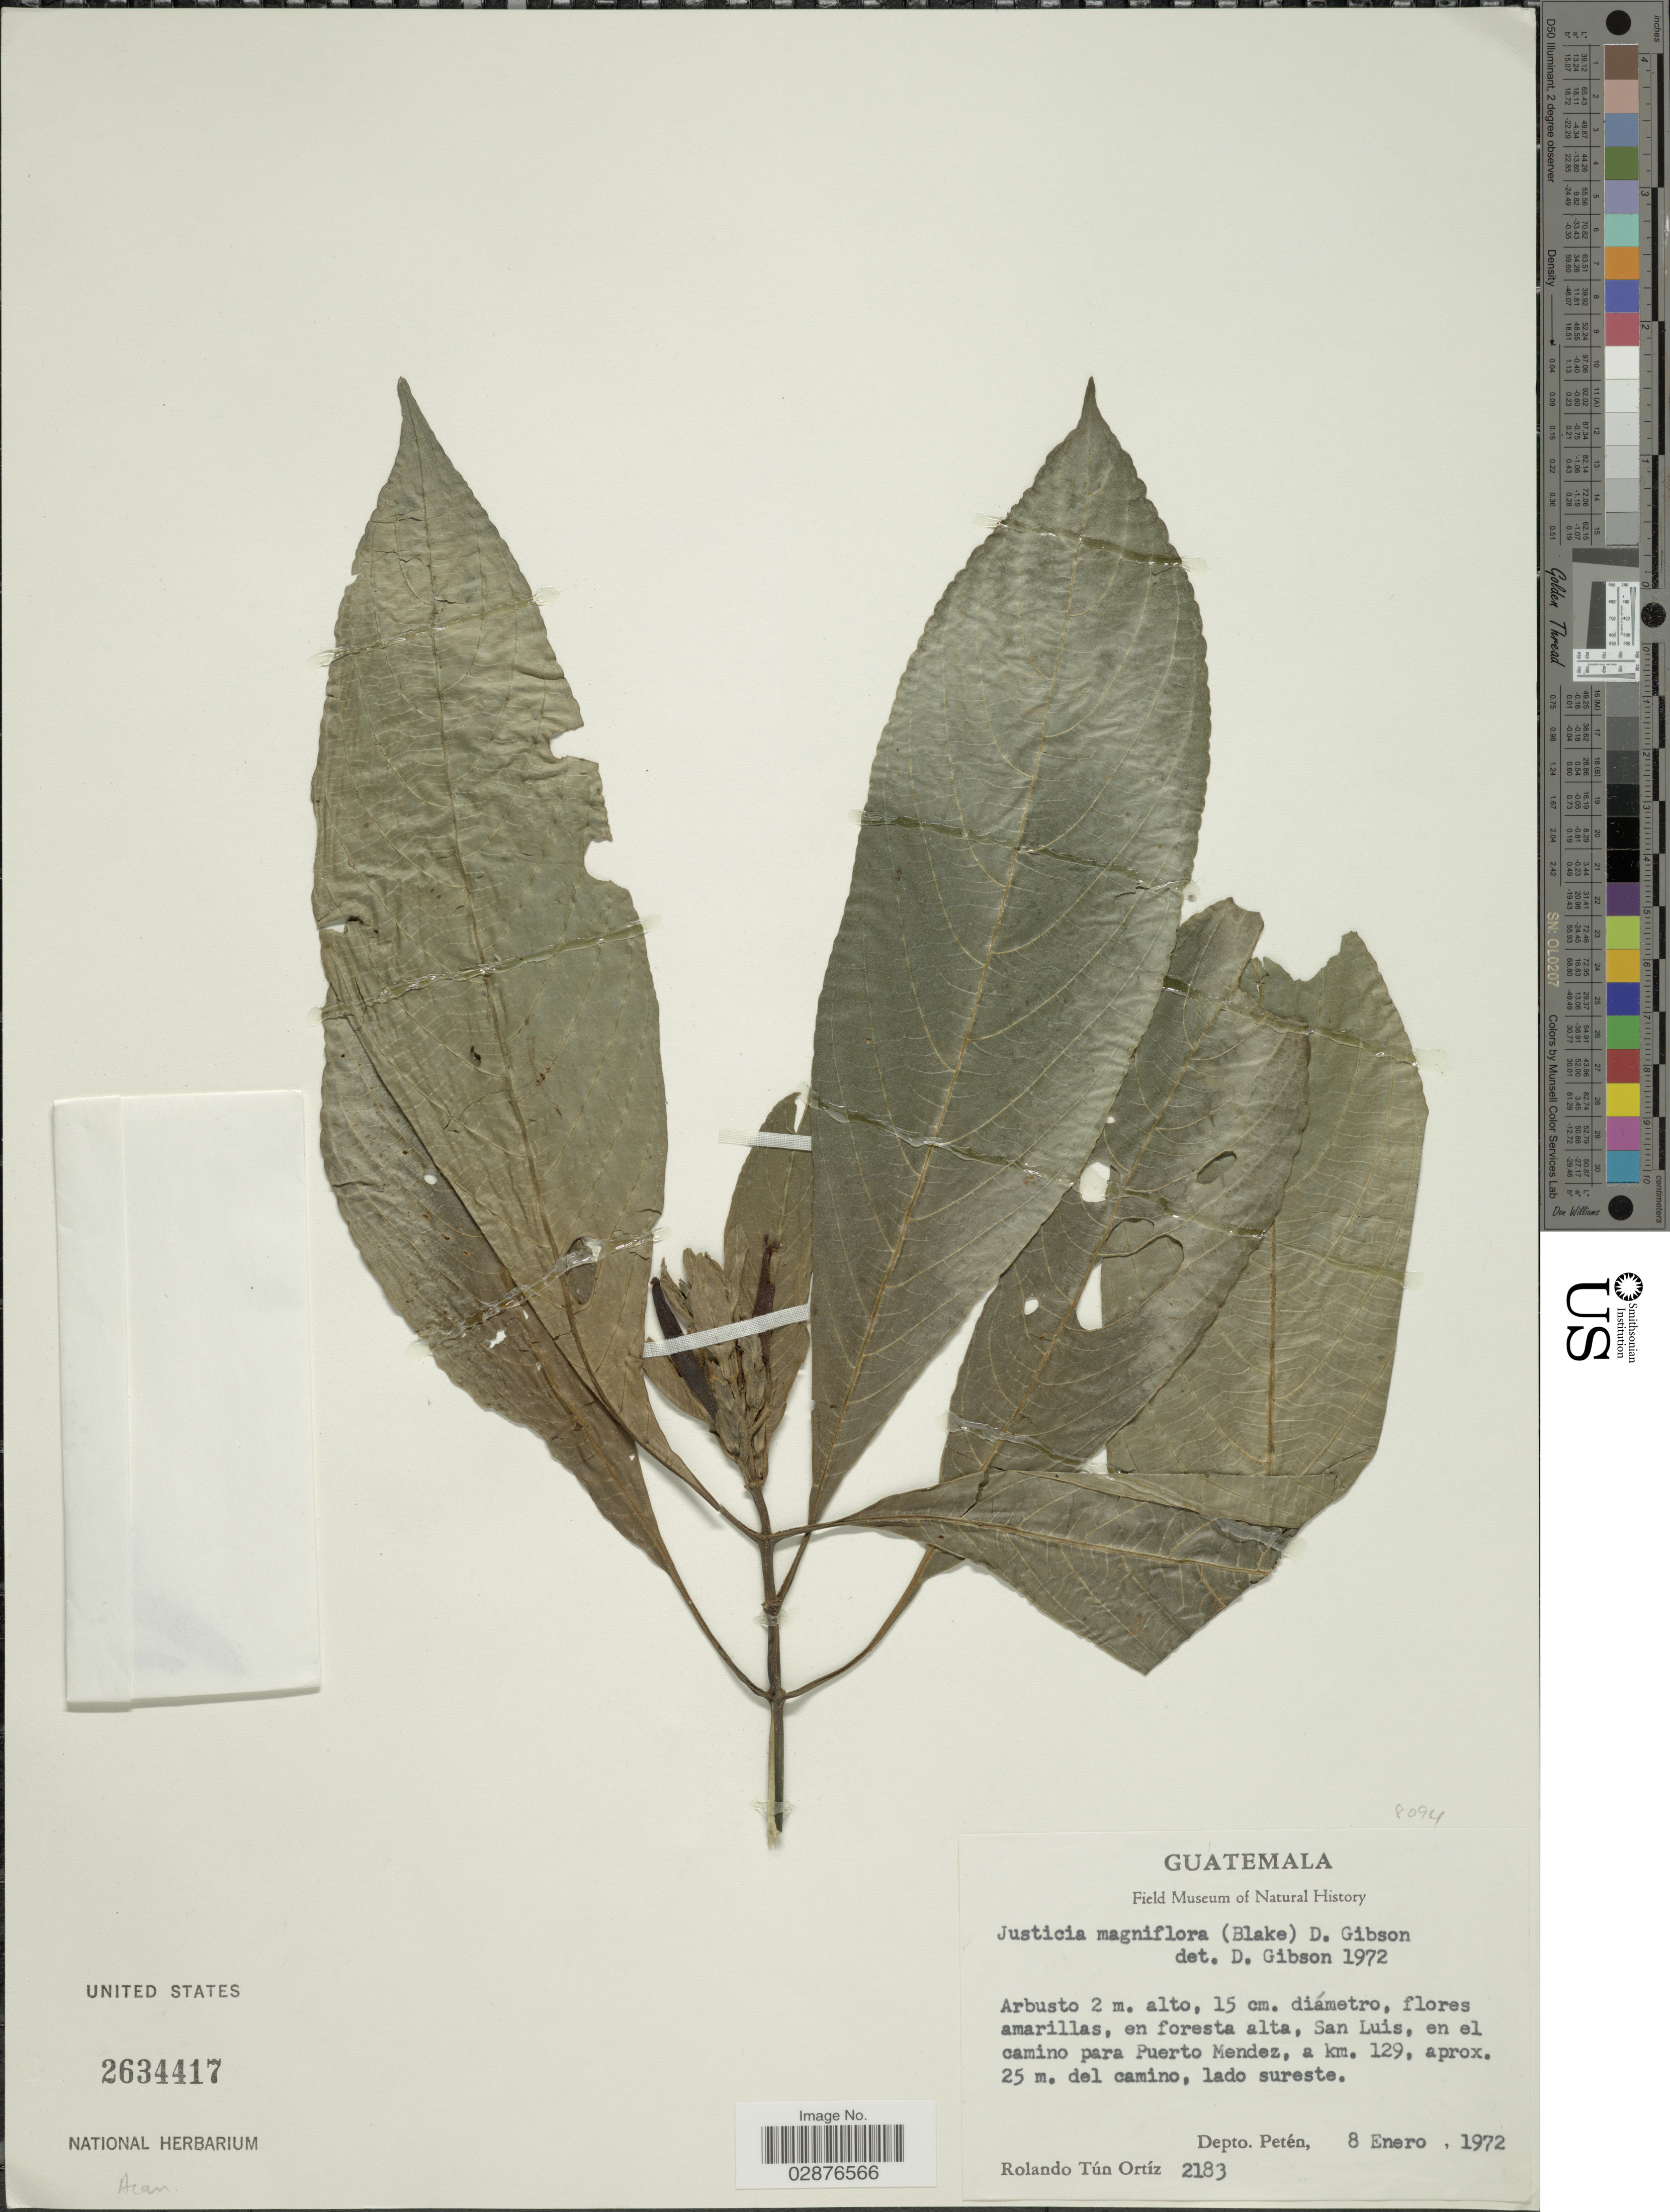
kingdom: Plantae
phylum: Tracheophyta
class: Magnoliopsida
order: Lamiales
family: Acanthaceae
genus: Justicia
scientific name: Justicia magniflora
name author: (S.F. Blake) D.N. Gibson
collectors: R. T. Ortíz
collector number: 2183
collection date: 1972-01-08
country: Guatemala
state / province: El Petén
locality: San Luis, en el camino para Puerto Mendez, a km. 129.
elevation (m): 25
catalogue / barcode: US 2634417